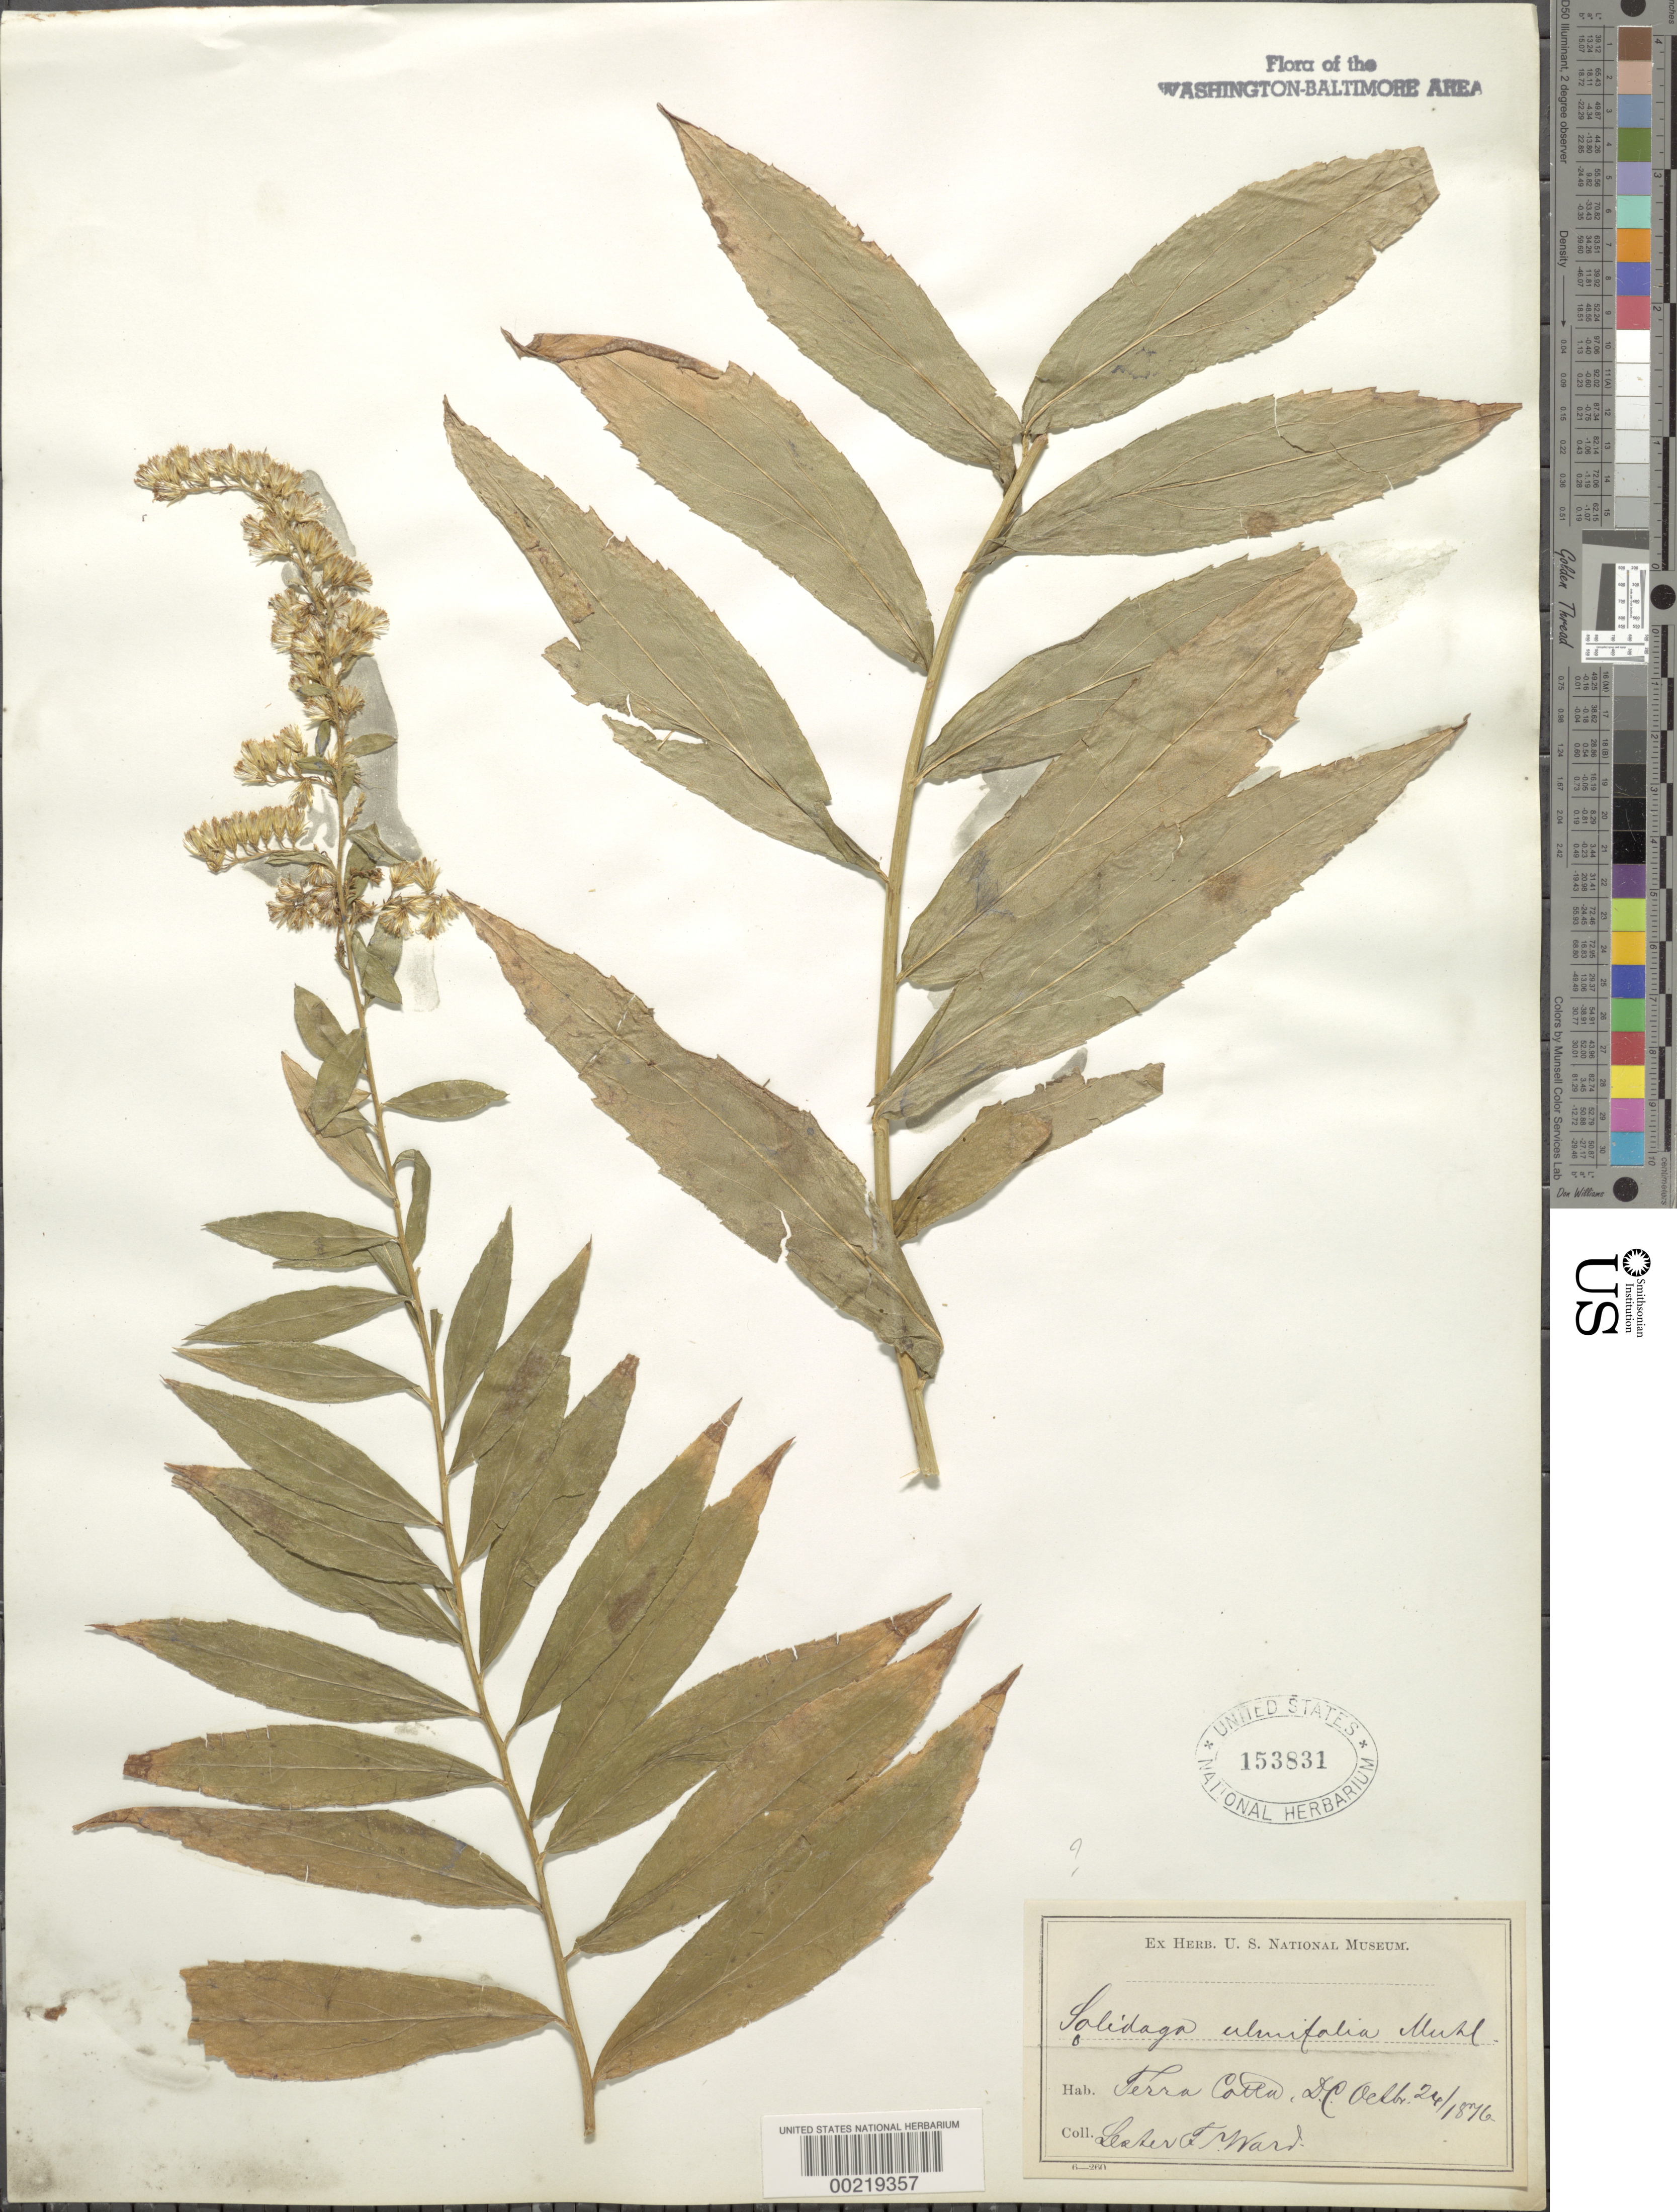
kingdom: Plantae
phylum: Tracheophyta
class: Magnoliopsida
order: Asterales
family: Asteraceae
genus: Solidago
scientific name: Solidago ulmifolia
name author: Muhl. ex Willd.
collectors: L. F. Ward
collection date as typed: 24 Oct 1876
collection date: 1876-10-24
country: United States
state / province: District of Columbia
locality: Terra Cotta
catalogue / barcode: US 153831